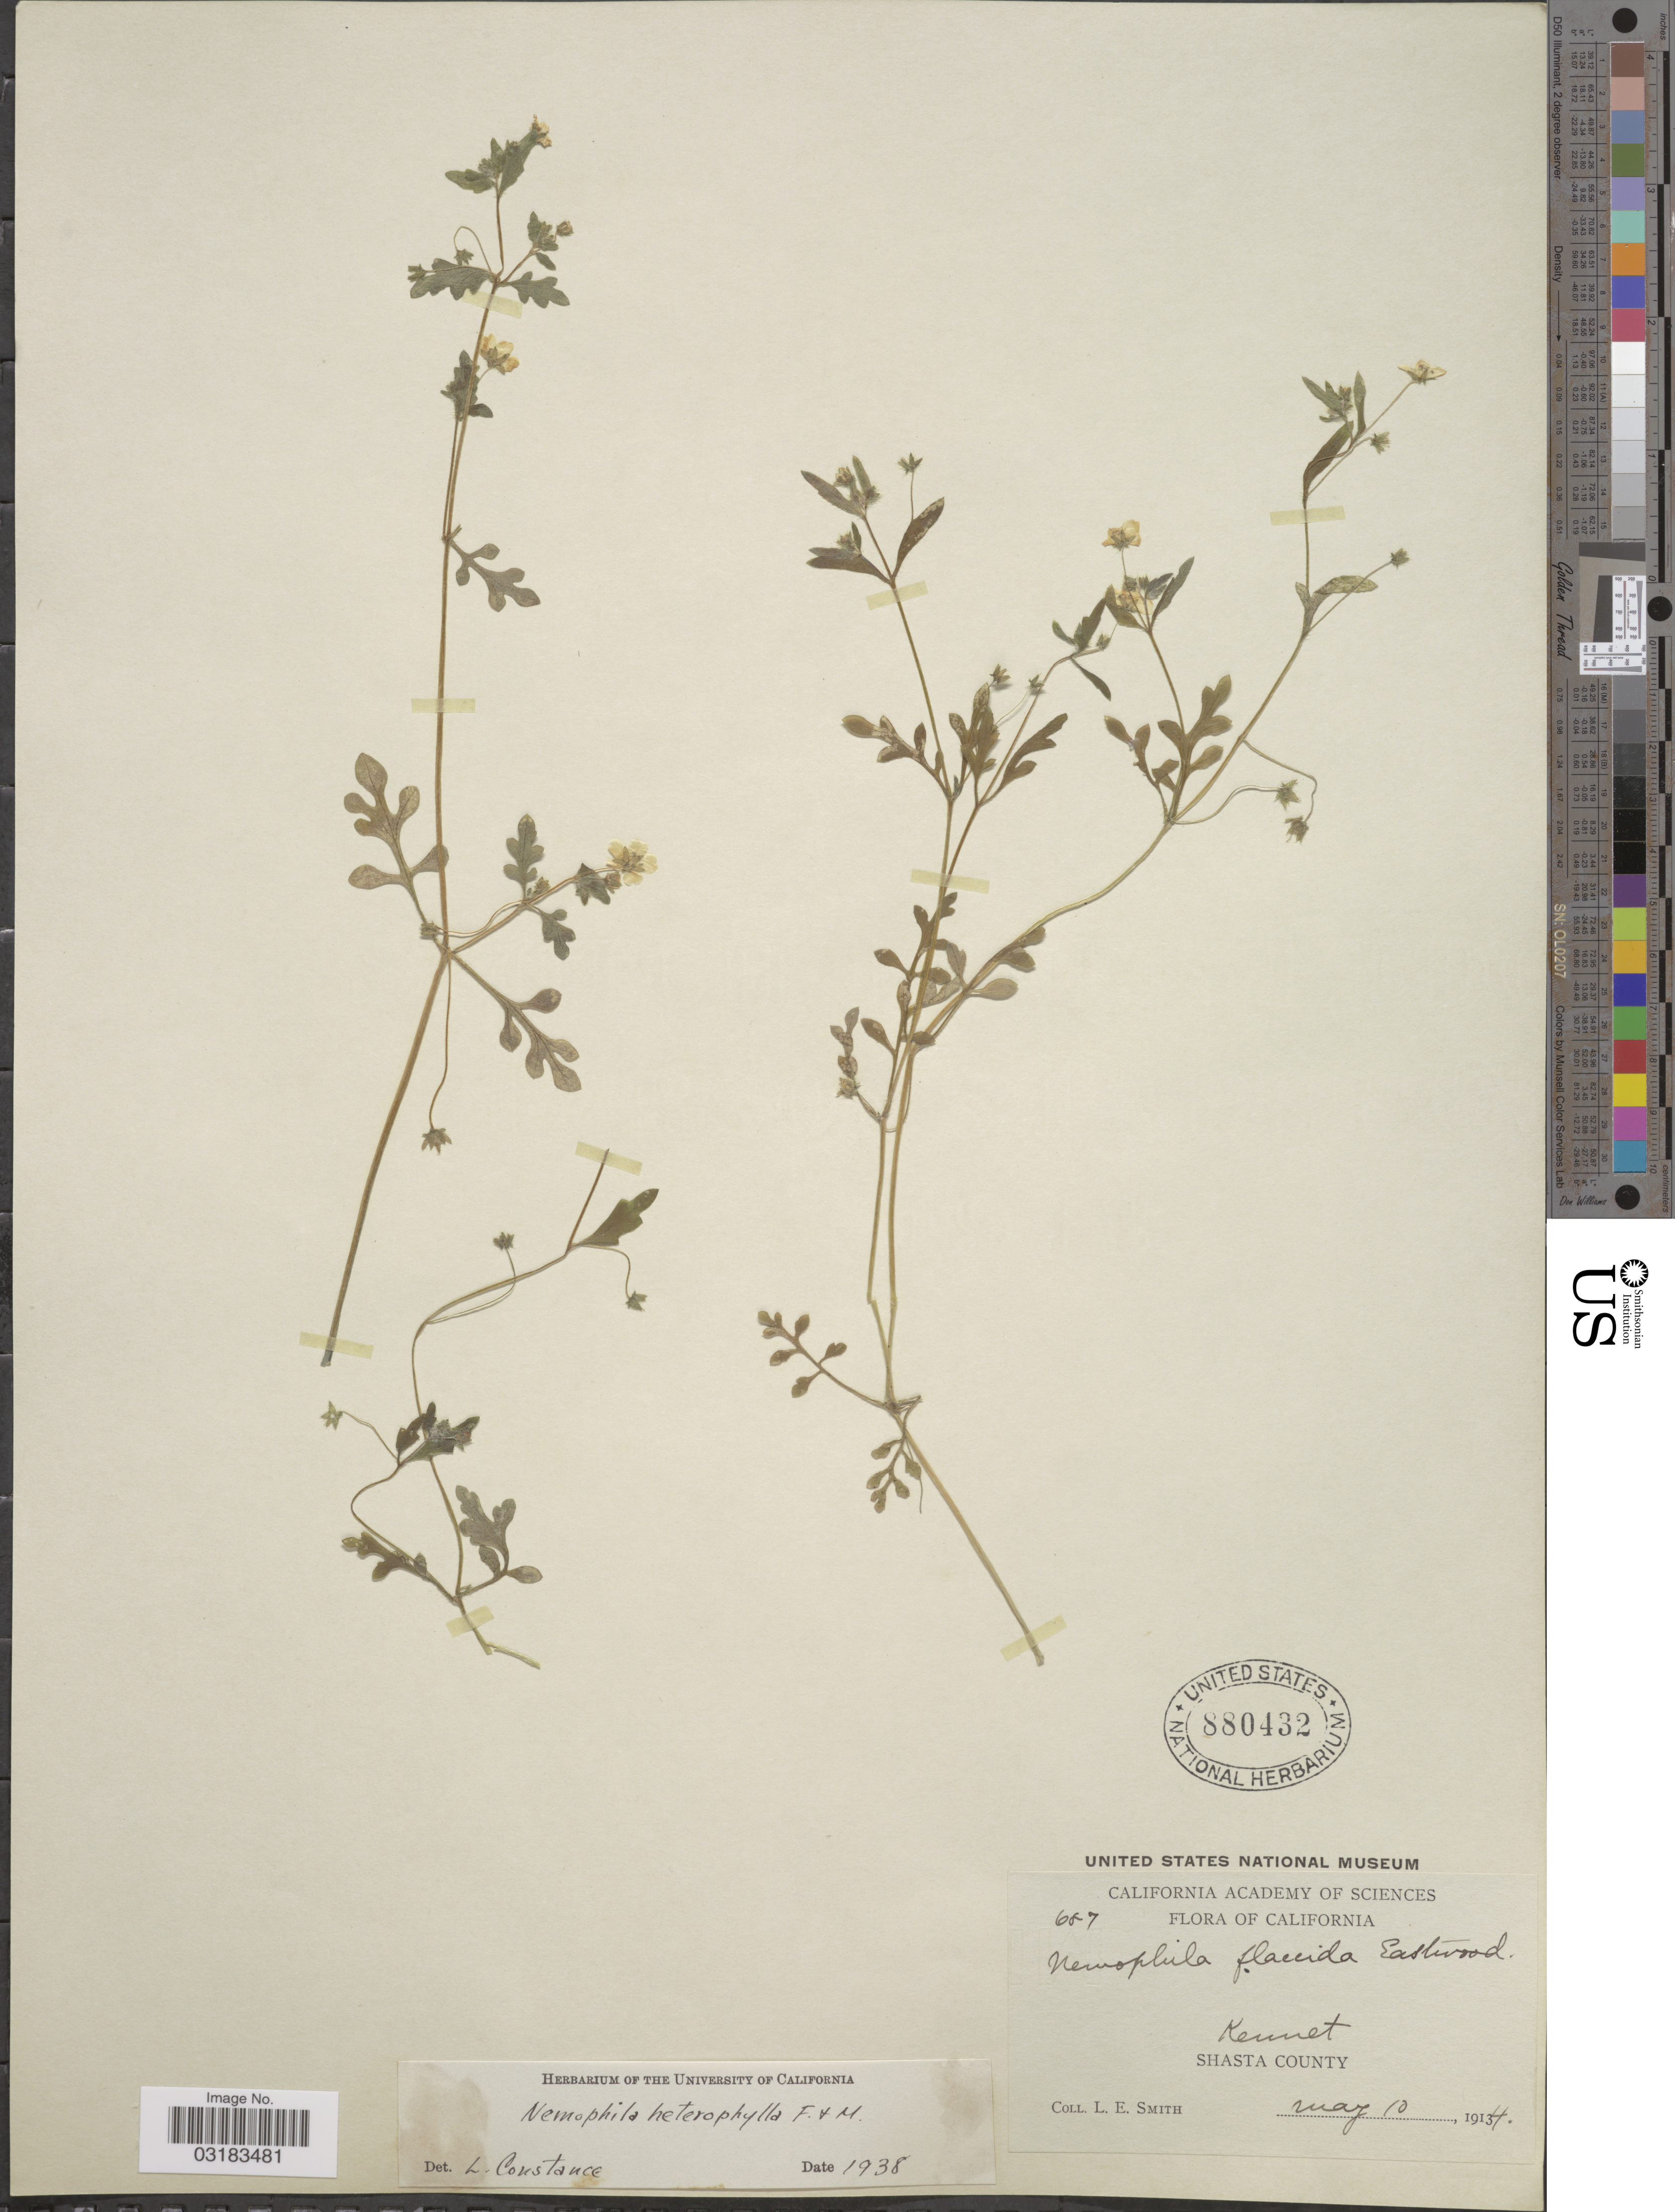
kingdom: Plantae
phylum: Tracheophyta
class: Magnoliopsida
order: Boraginales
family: Hydrophyllaceae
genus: Nemophila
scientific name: Nemophila heterophylla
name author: Fisch. & C.A. Mey.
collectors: L. E. Smith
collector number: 687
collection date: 1914-05-10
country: United States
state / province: California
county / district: Shasta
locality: Kennet, Shasta County.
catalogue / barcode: US 880432